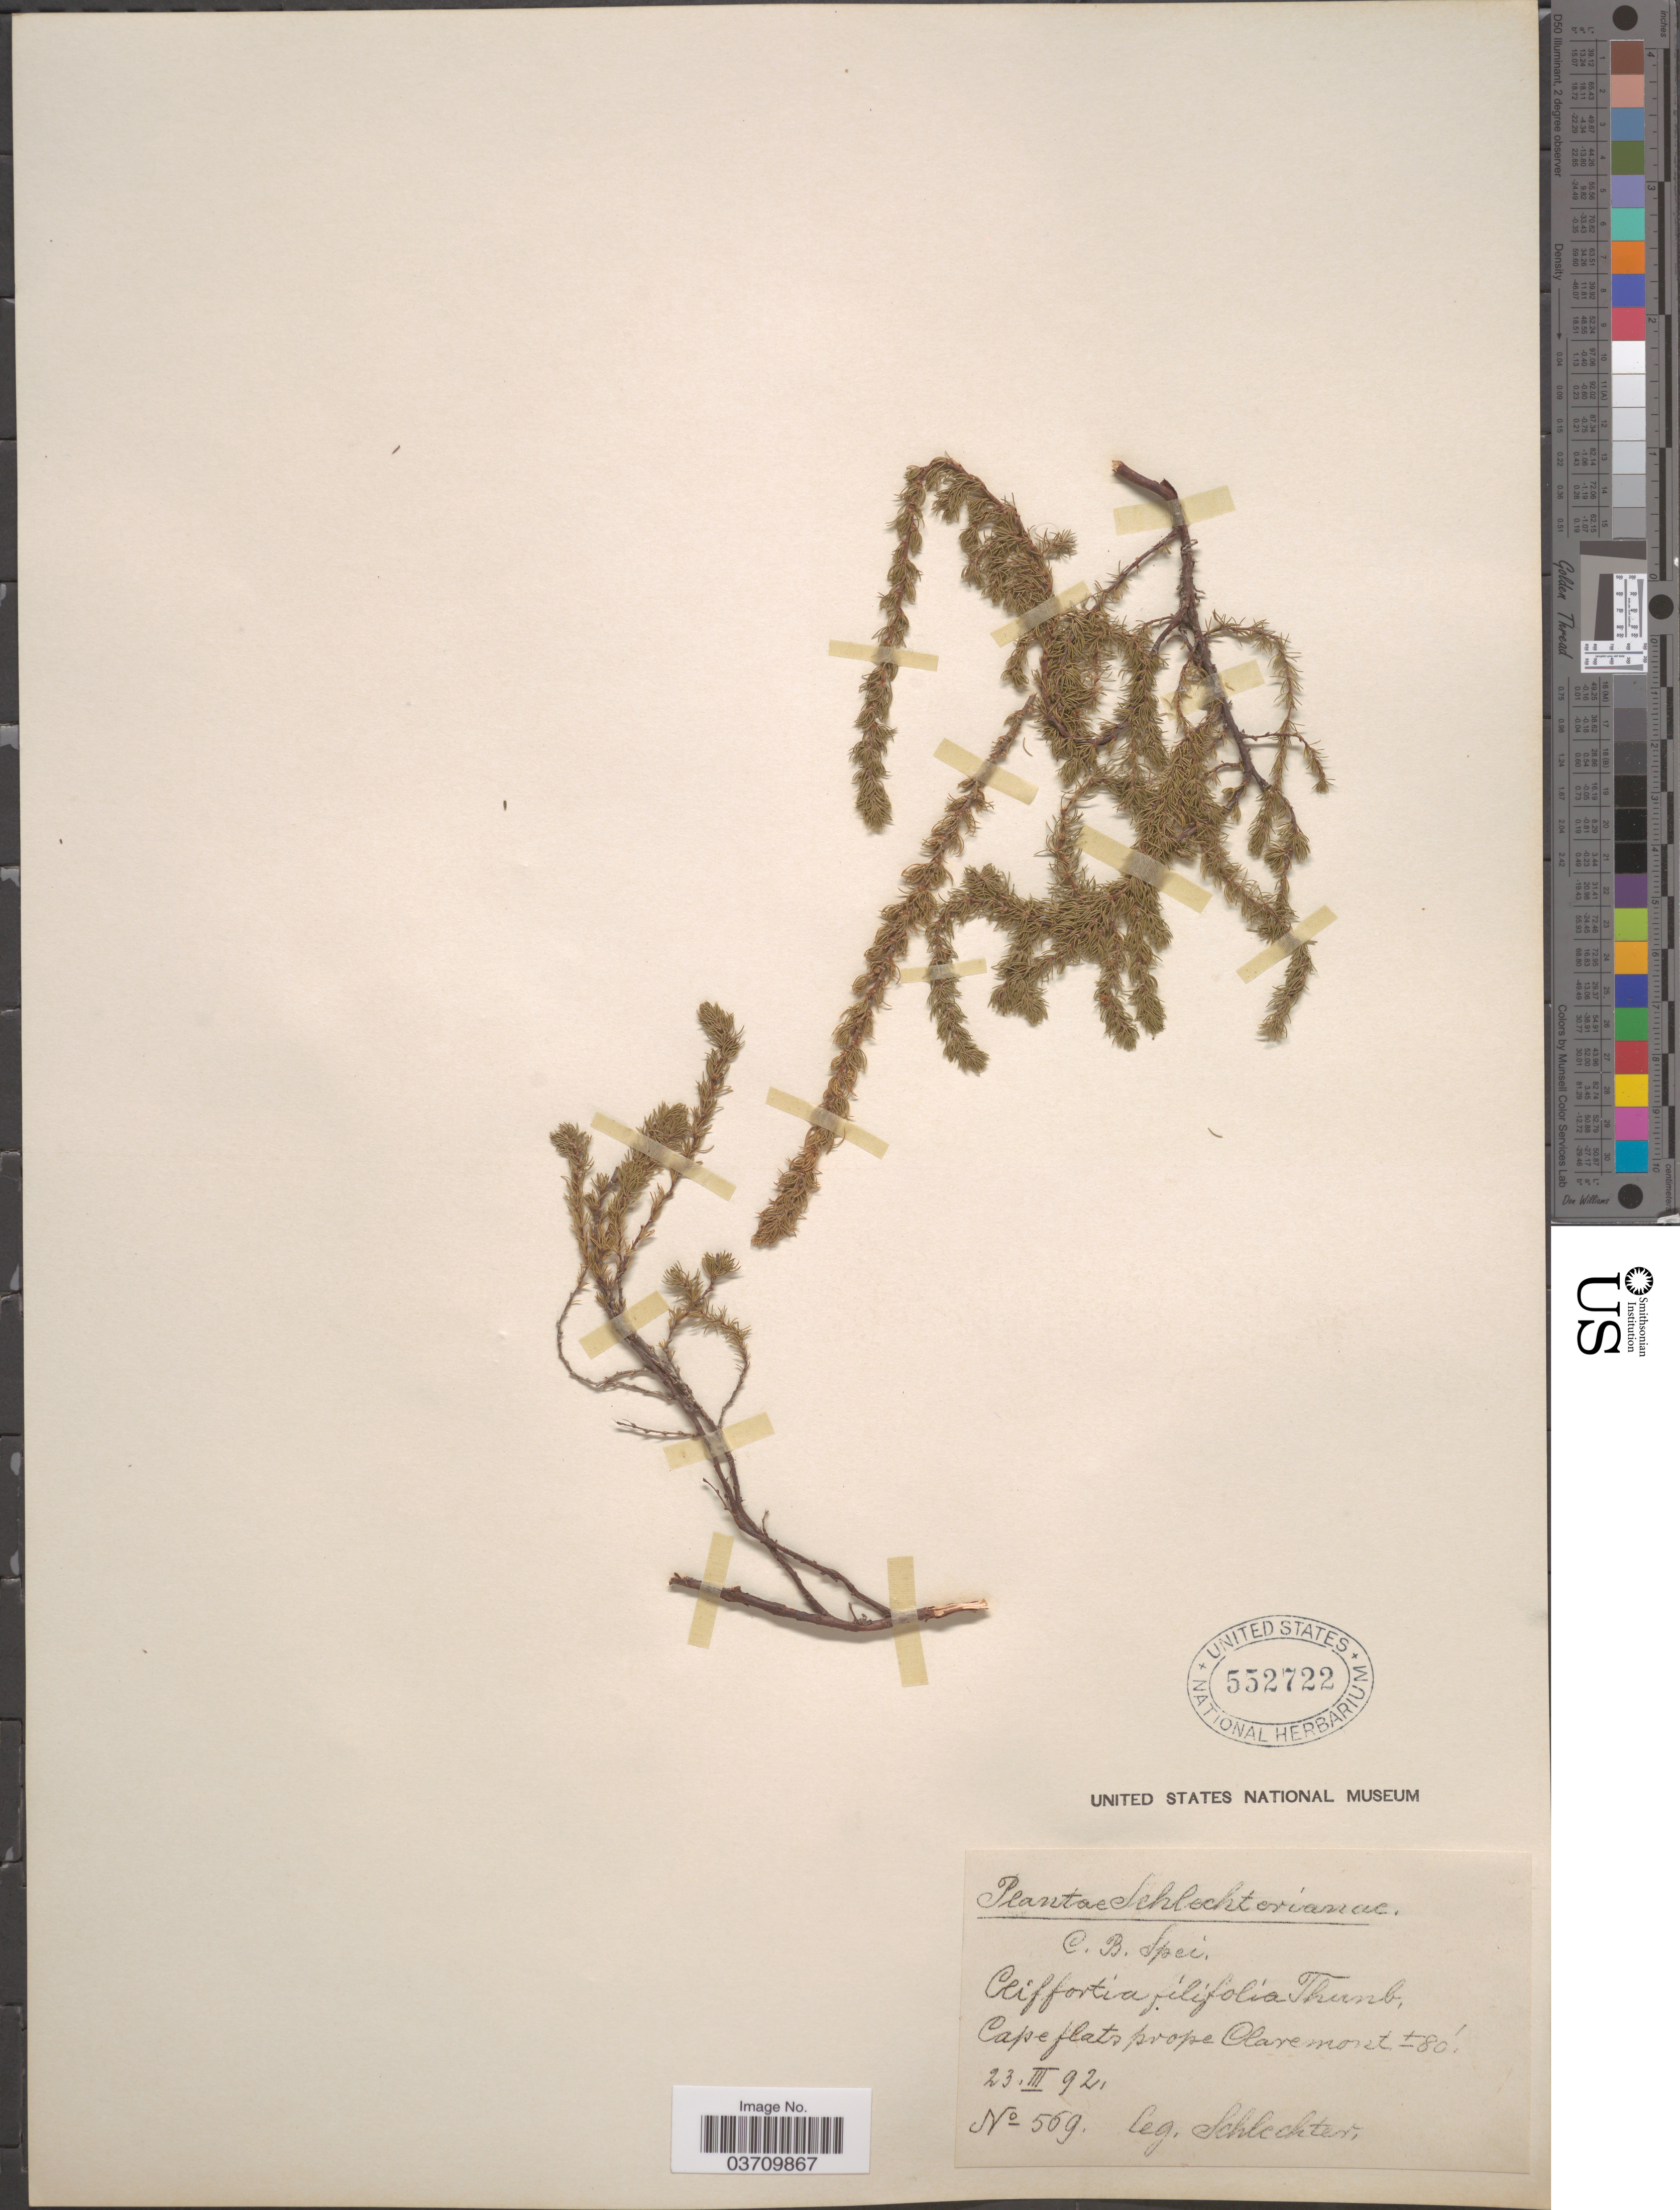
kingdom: Plantae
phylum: Tracheophyta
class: Magnoliopsida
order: Rosales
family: Rosaceae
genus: Cliffortia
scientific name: Cliffortia filifolia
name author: L. f.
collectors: Schlechter, --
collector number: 569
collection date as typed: Transcribed d/m/y: 23/3/92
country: South Africa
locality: C. B. Spei. Cape flats prope Claremont.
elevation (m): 24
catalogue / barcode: US 552722